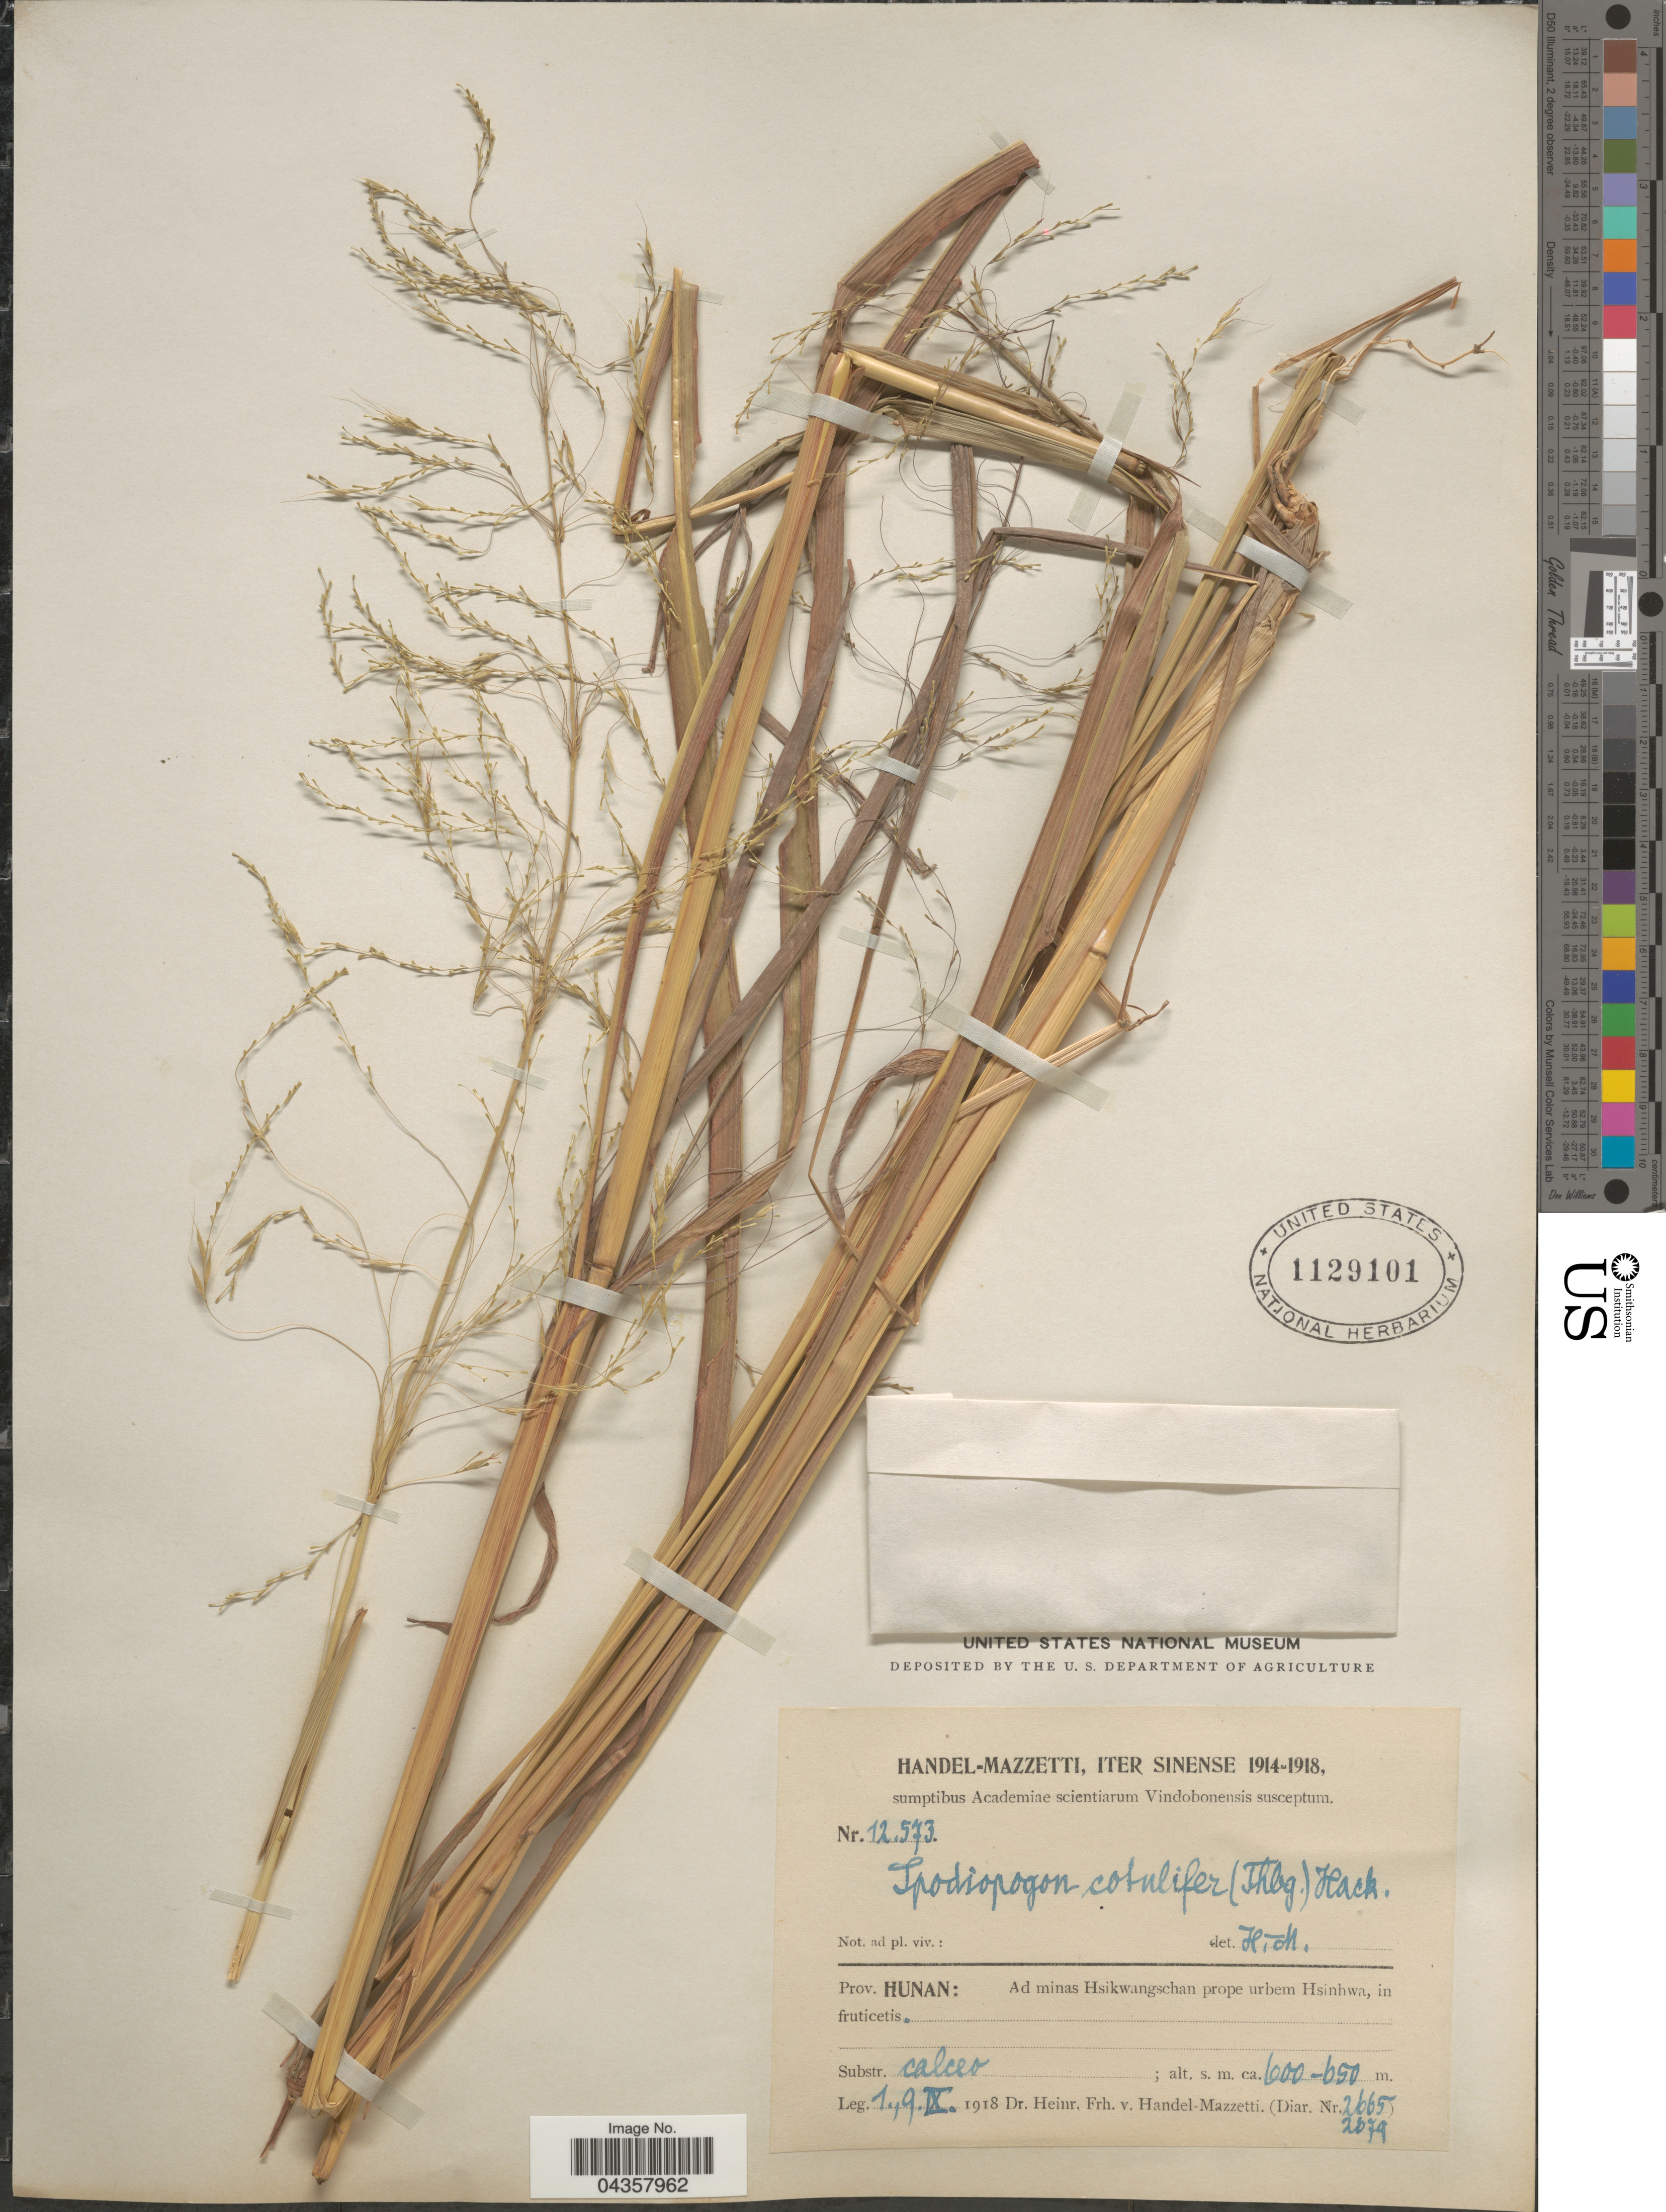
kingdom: Plantae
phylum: Tracheophyta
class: Liliopsida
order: Poales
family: Poaceae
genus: Spodiopogon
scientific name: Spodiopogon cotulifer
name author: (Thunb.) Hack.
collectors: H. Handel-Mazzetti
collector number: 12573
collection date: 1918-09-01/1918-09-09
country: China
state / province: Hunan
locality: Iter Sinense 1914-1918. Ad minas Hsikwangschan prope urbem Hsinhwa, in fruticetis. Substr. calceo.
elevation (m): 600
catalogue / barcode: US 1129101